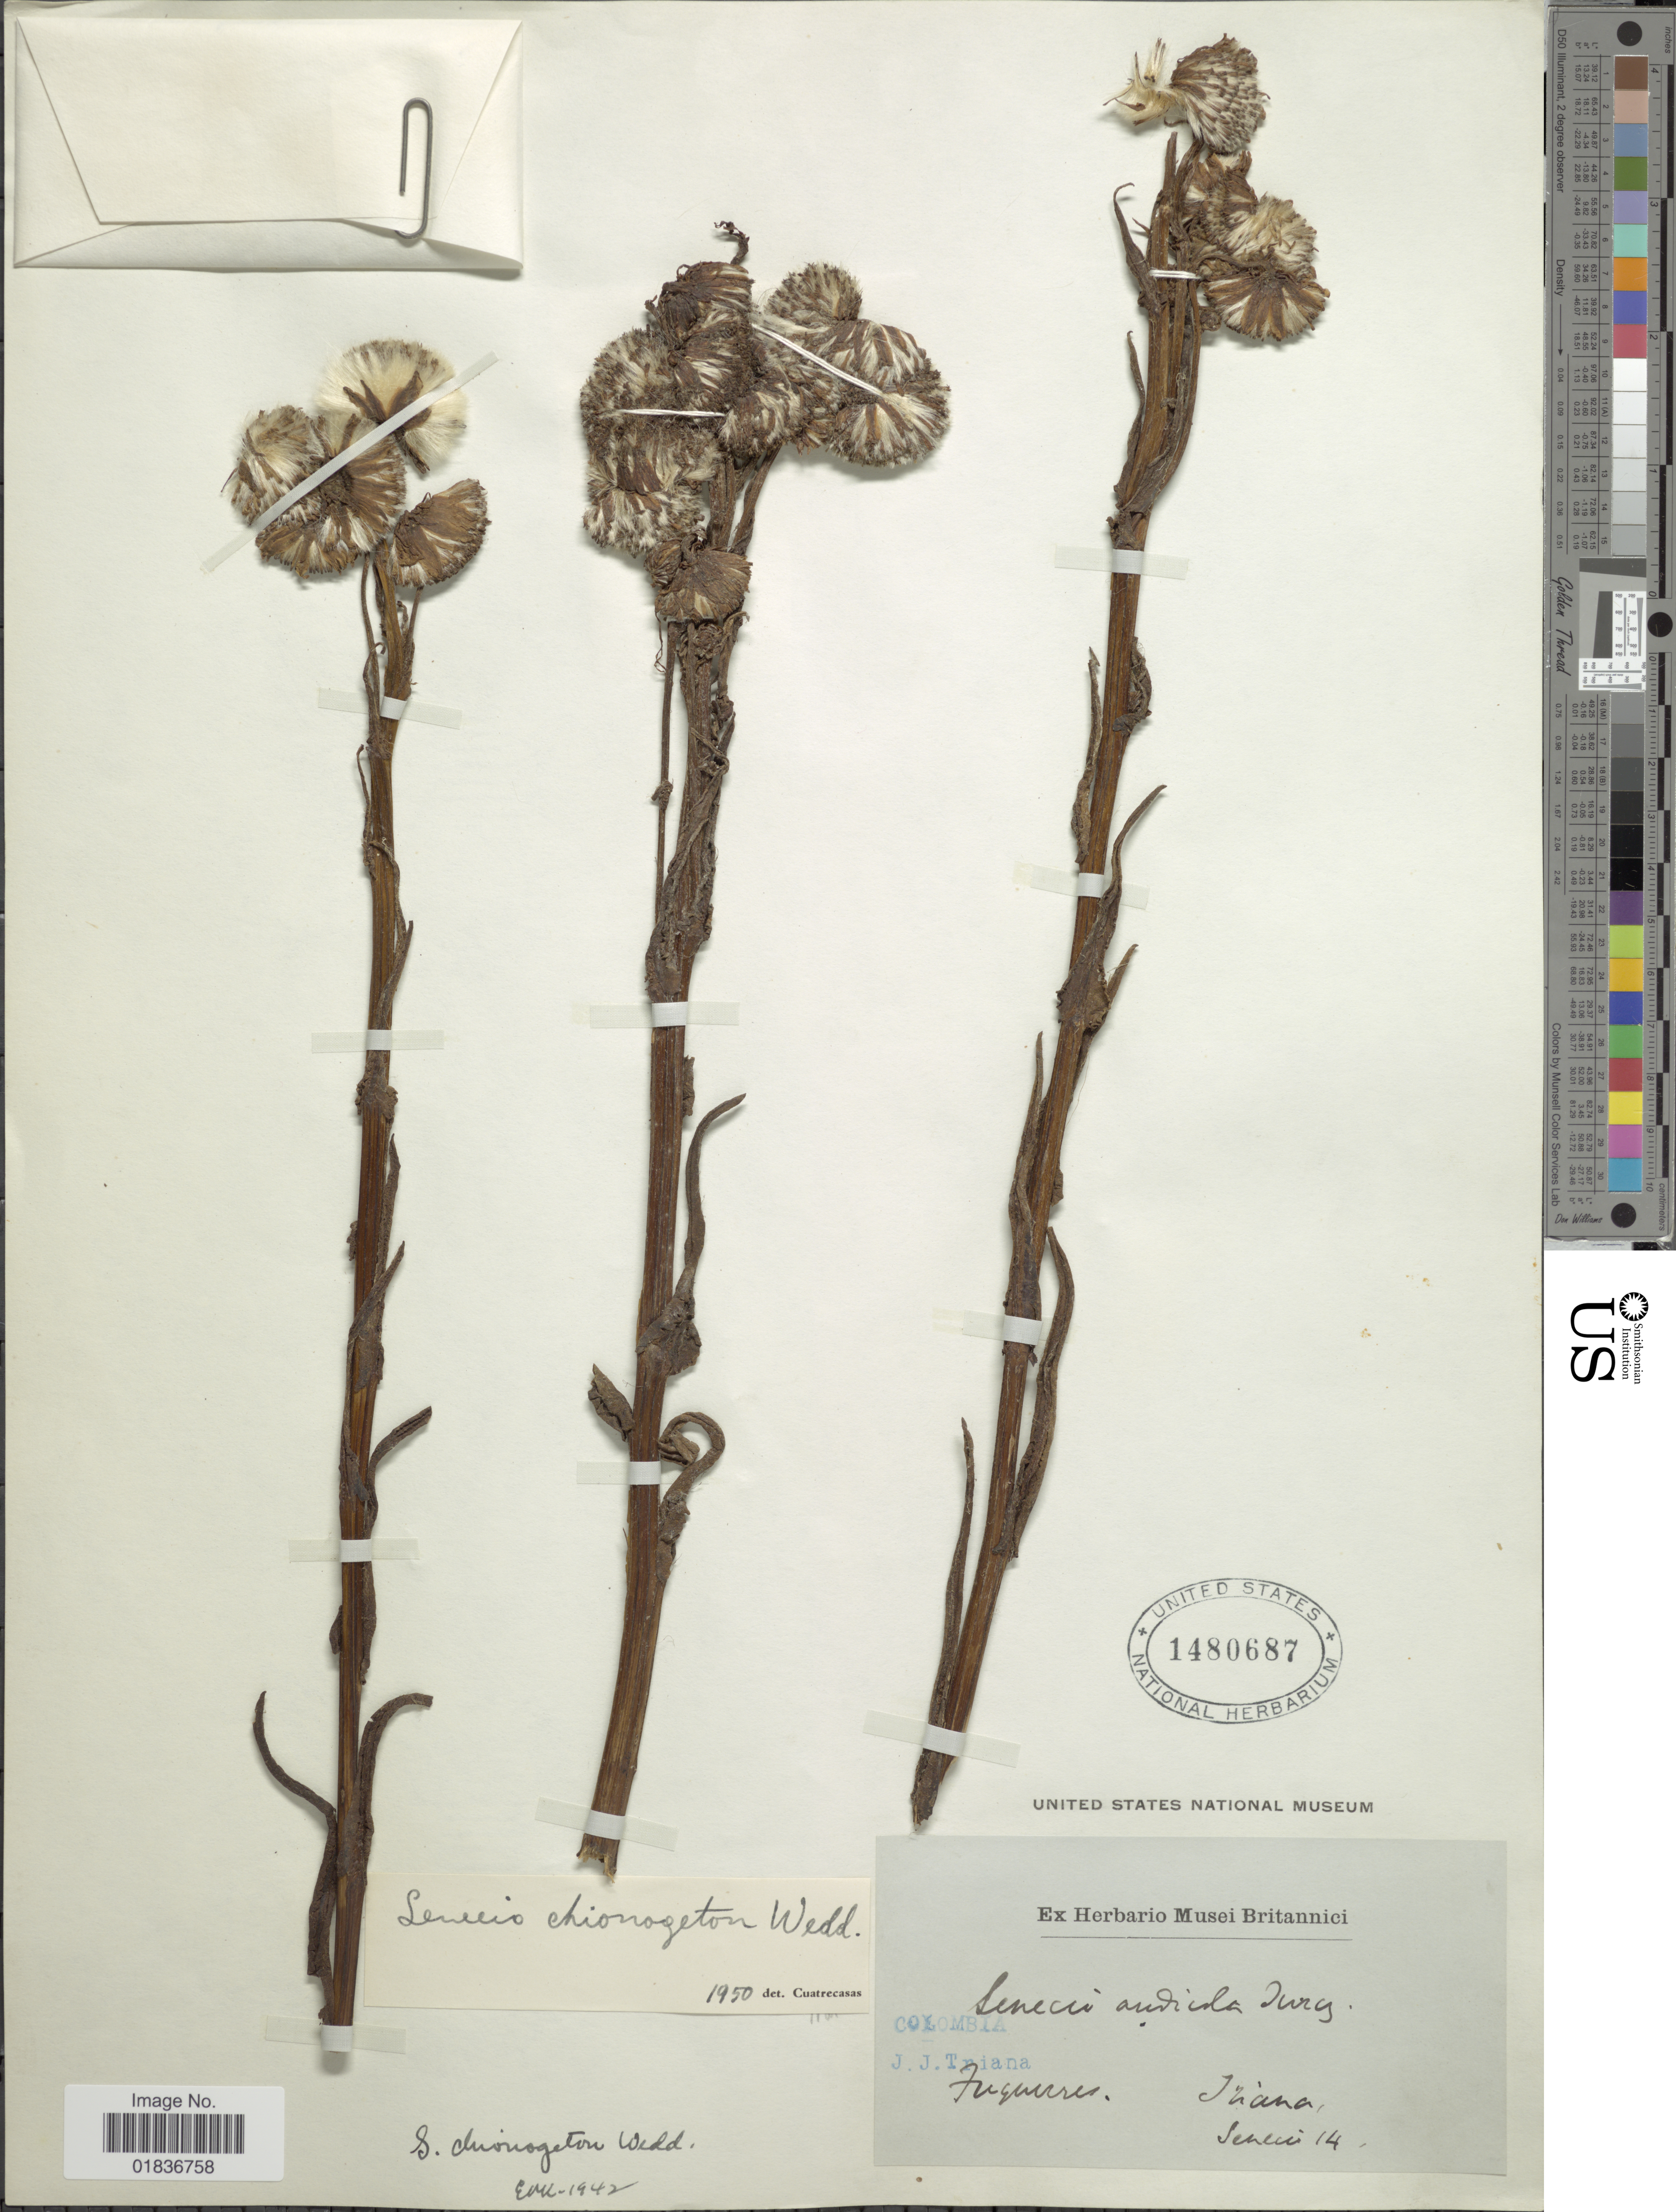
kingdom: Plantae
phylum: Tracheophyta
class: Magnoliopsida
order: Asterales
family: Asteraceae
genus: Senecio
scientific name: Senecio tephrosioides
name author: Turcz.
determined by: Salomon, Luciana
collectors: J. J. Triana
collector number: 14?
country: Colombia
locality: Tuquerres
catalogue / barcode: US 1480687